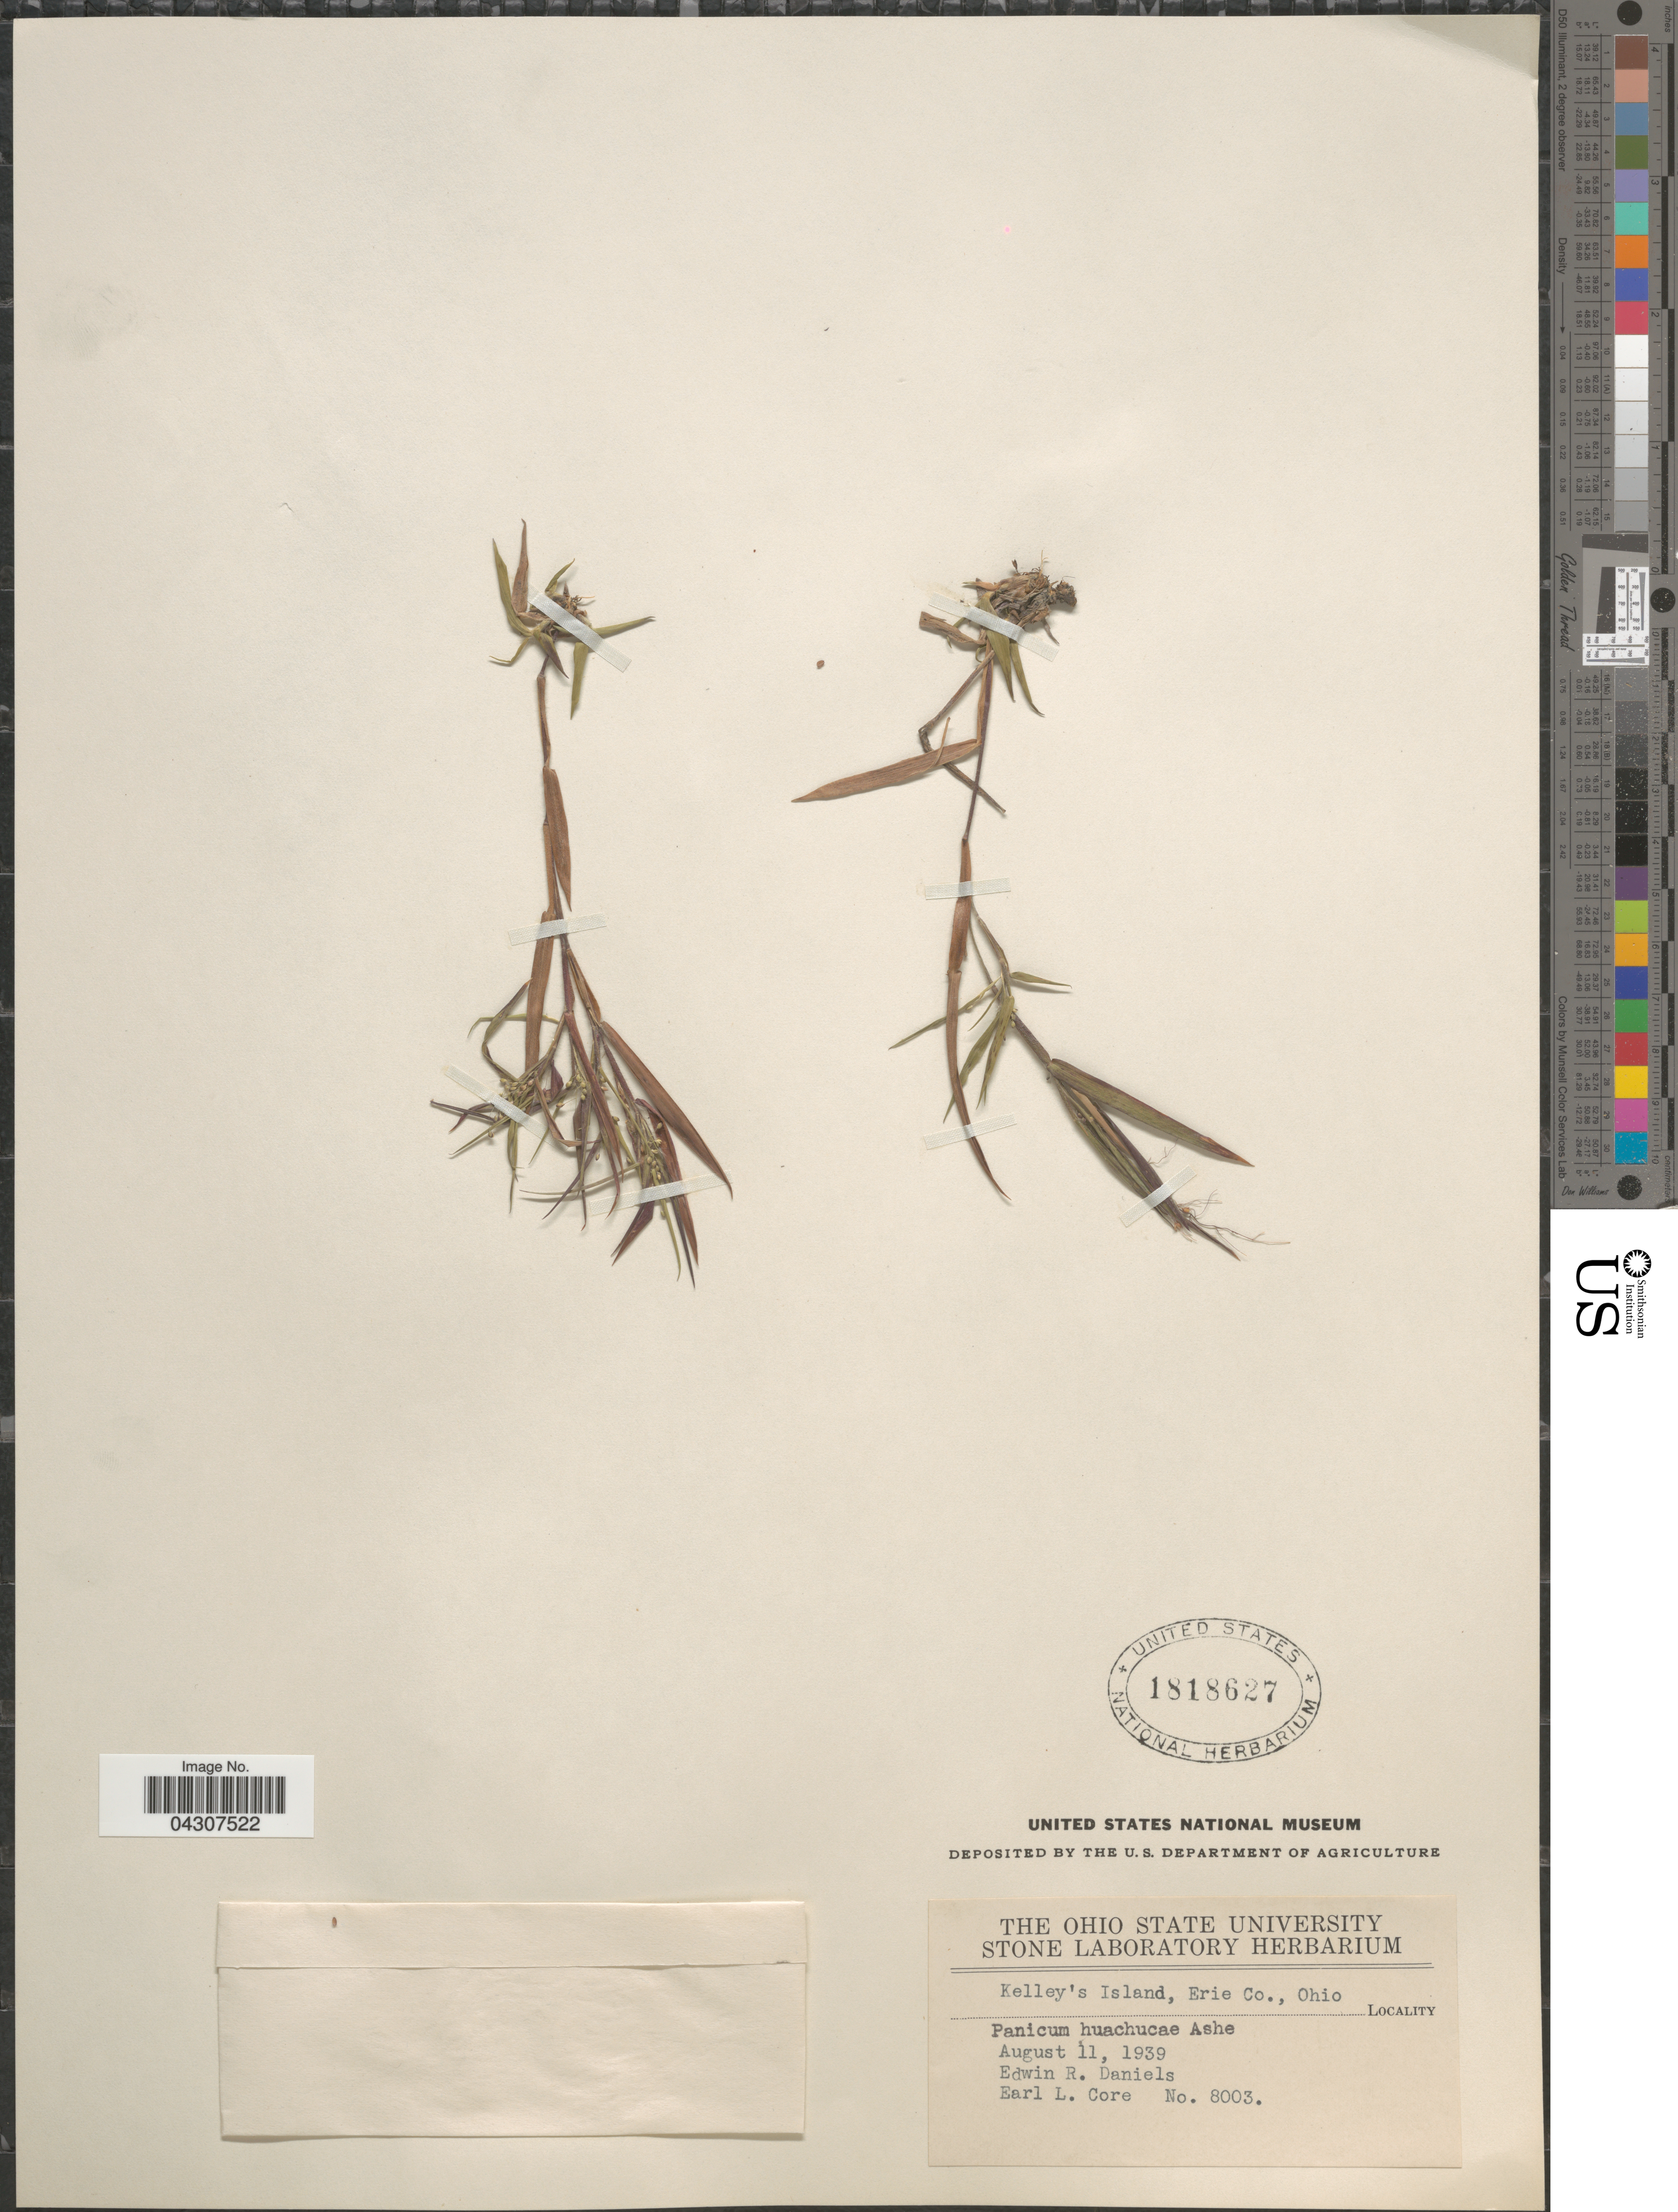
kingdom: Plantae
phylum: Tracheophyta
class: Liliopsida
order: Poales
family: Poaceae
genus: Dichanthelium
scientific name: Dichanthelium acuminatum var. acuminatum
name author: (Sw.) Gould & C.A. Clark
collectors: E. Daniels & E. L. Core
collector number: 8003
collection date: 1939-08-11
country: United States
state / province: Ohio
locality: Kelley's Island, Erie Co.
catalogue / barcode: US 1818627